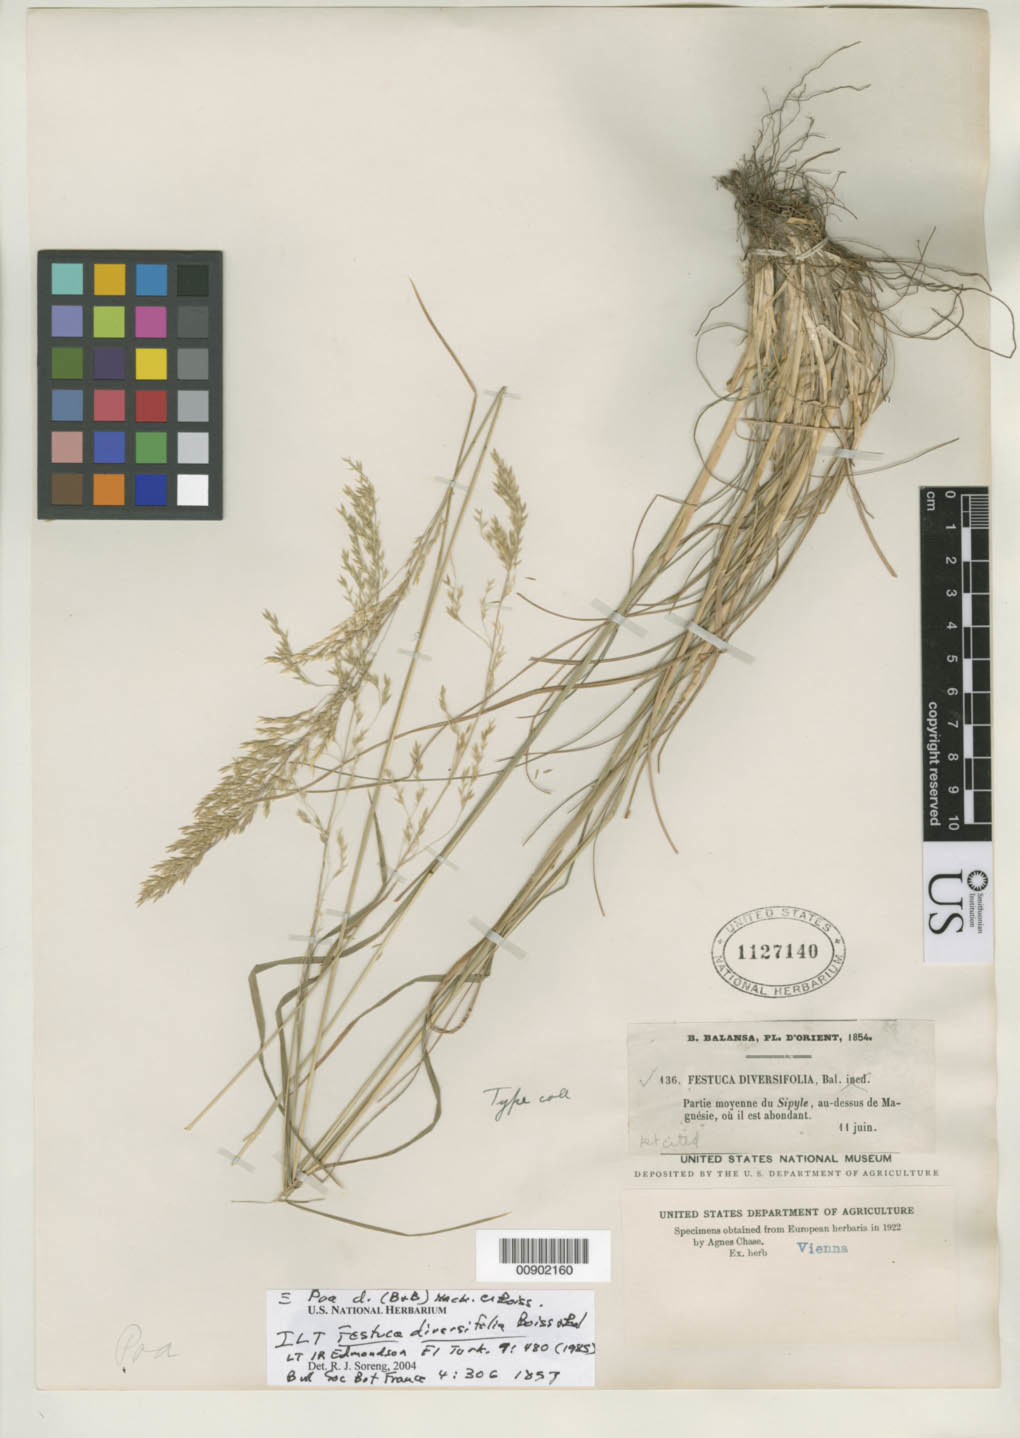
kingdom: Plantae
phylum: Tracheophyta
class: Liliopsida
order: Poales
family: Poaceae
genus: Festuca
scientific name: Festuca diversifolia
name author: Boiss. & Balansa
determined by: Soreng, Robert J., Research Associate (BOT), Smithsonian Institution - National Museum of Natural History (UNITED STATES)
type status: Isolectotype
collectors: B. Balansa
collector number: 136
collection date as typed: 11 Jun 1854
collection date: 1854-06-11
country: Turkey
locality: Partie moyenne du Sipyle, au-dessus de Magnésie, ou il est abondant.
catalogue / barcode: US 1127140